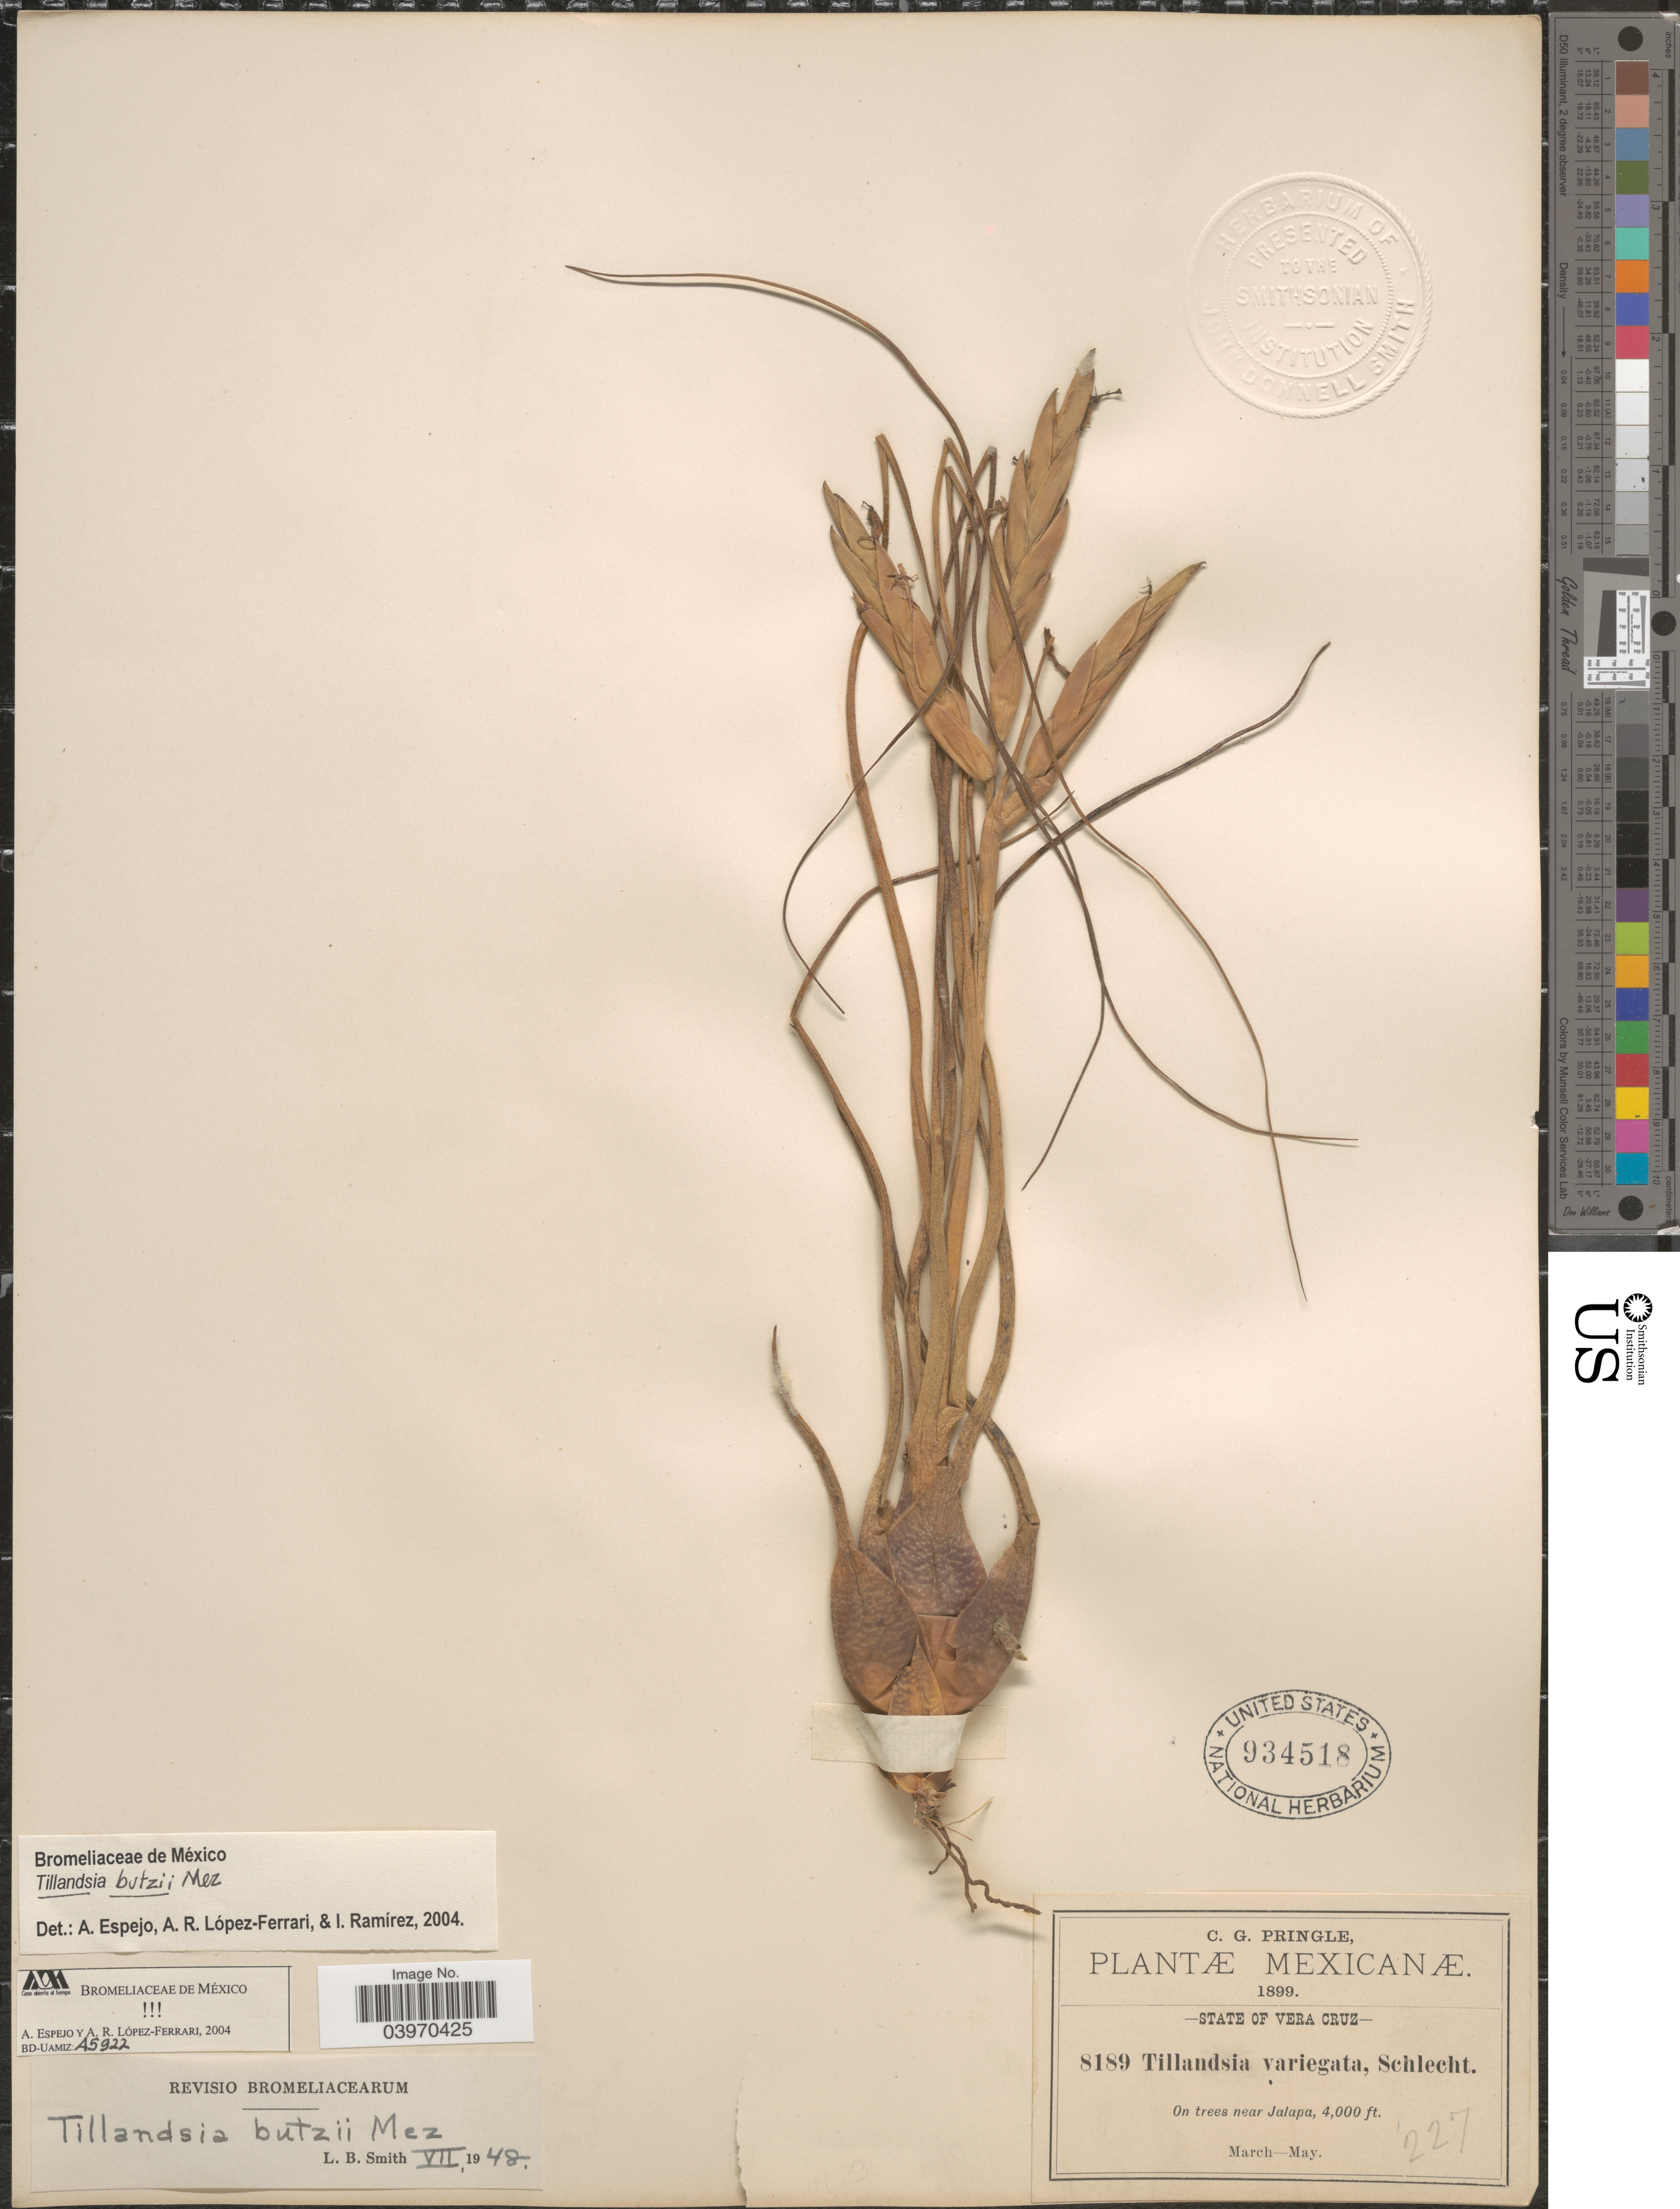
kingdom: Plantae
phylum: Tracheophyta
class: Liliopsida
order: Poales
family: Bromeliaceae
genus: Tillandsia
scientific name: Tillandsia butzii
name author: Mez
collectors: C. G. Pringle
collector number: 8189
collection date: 1899-03/1899-05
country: Mexico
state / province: Veracruz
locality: State of Vera Cruz. On trees near Jalapa.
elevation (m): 1219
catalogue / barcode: US 934518